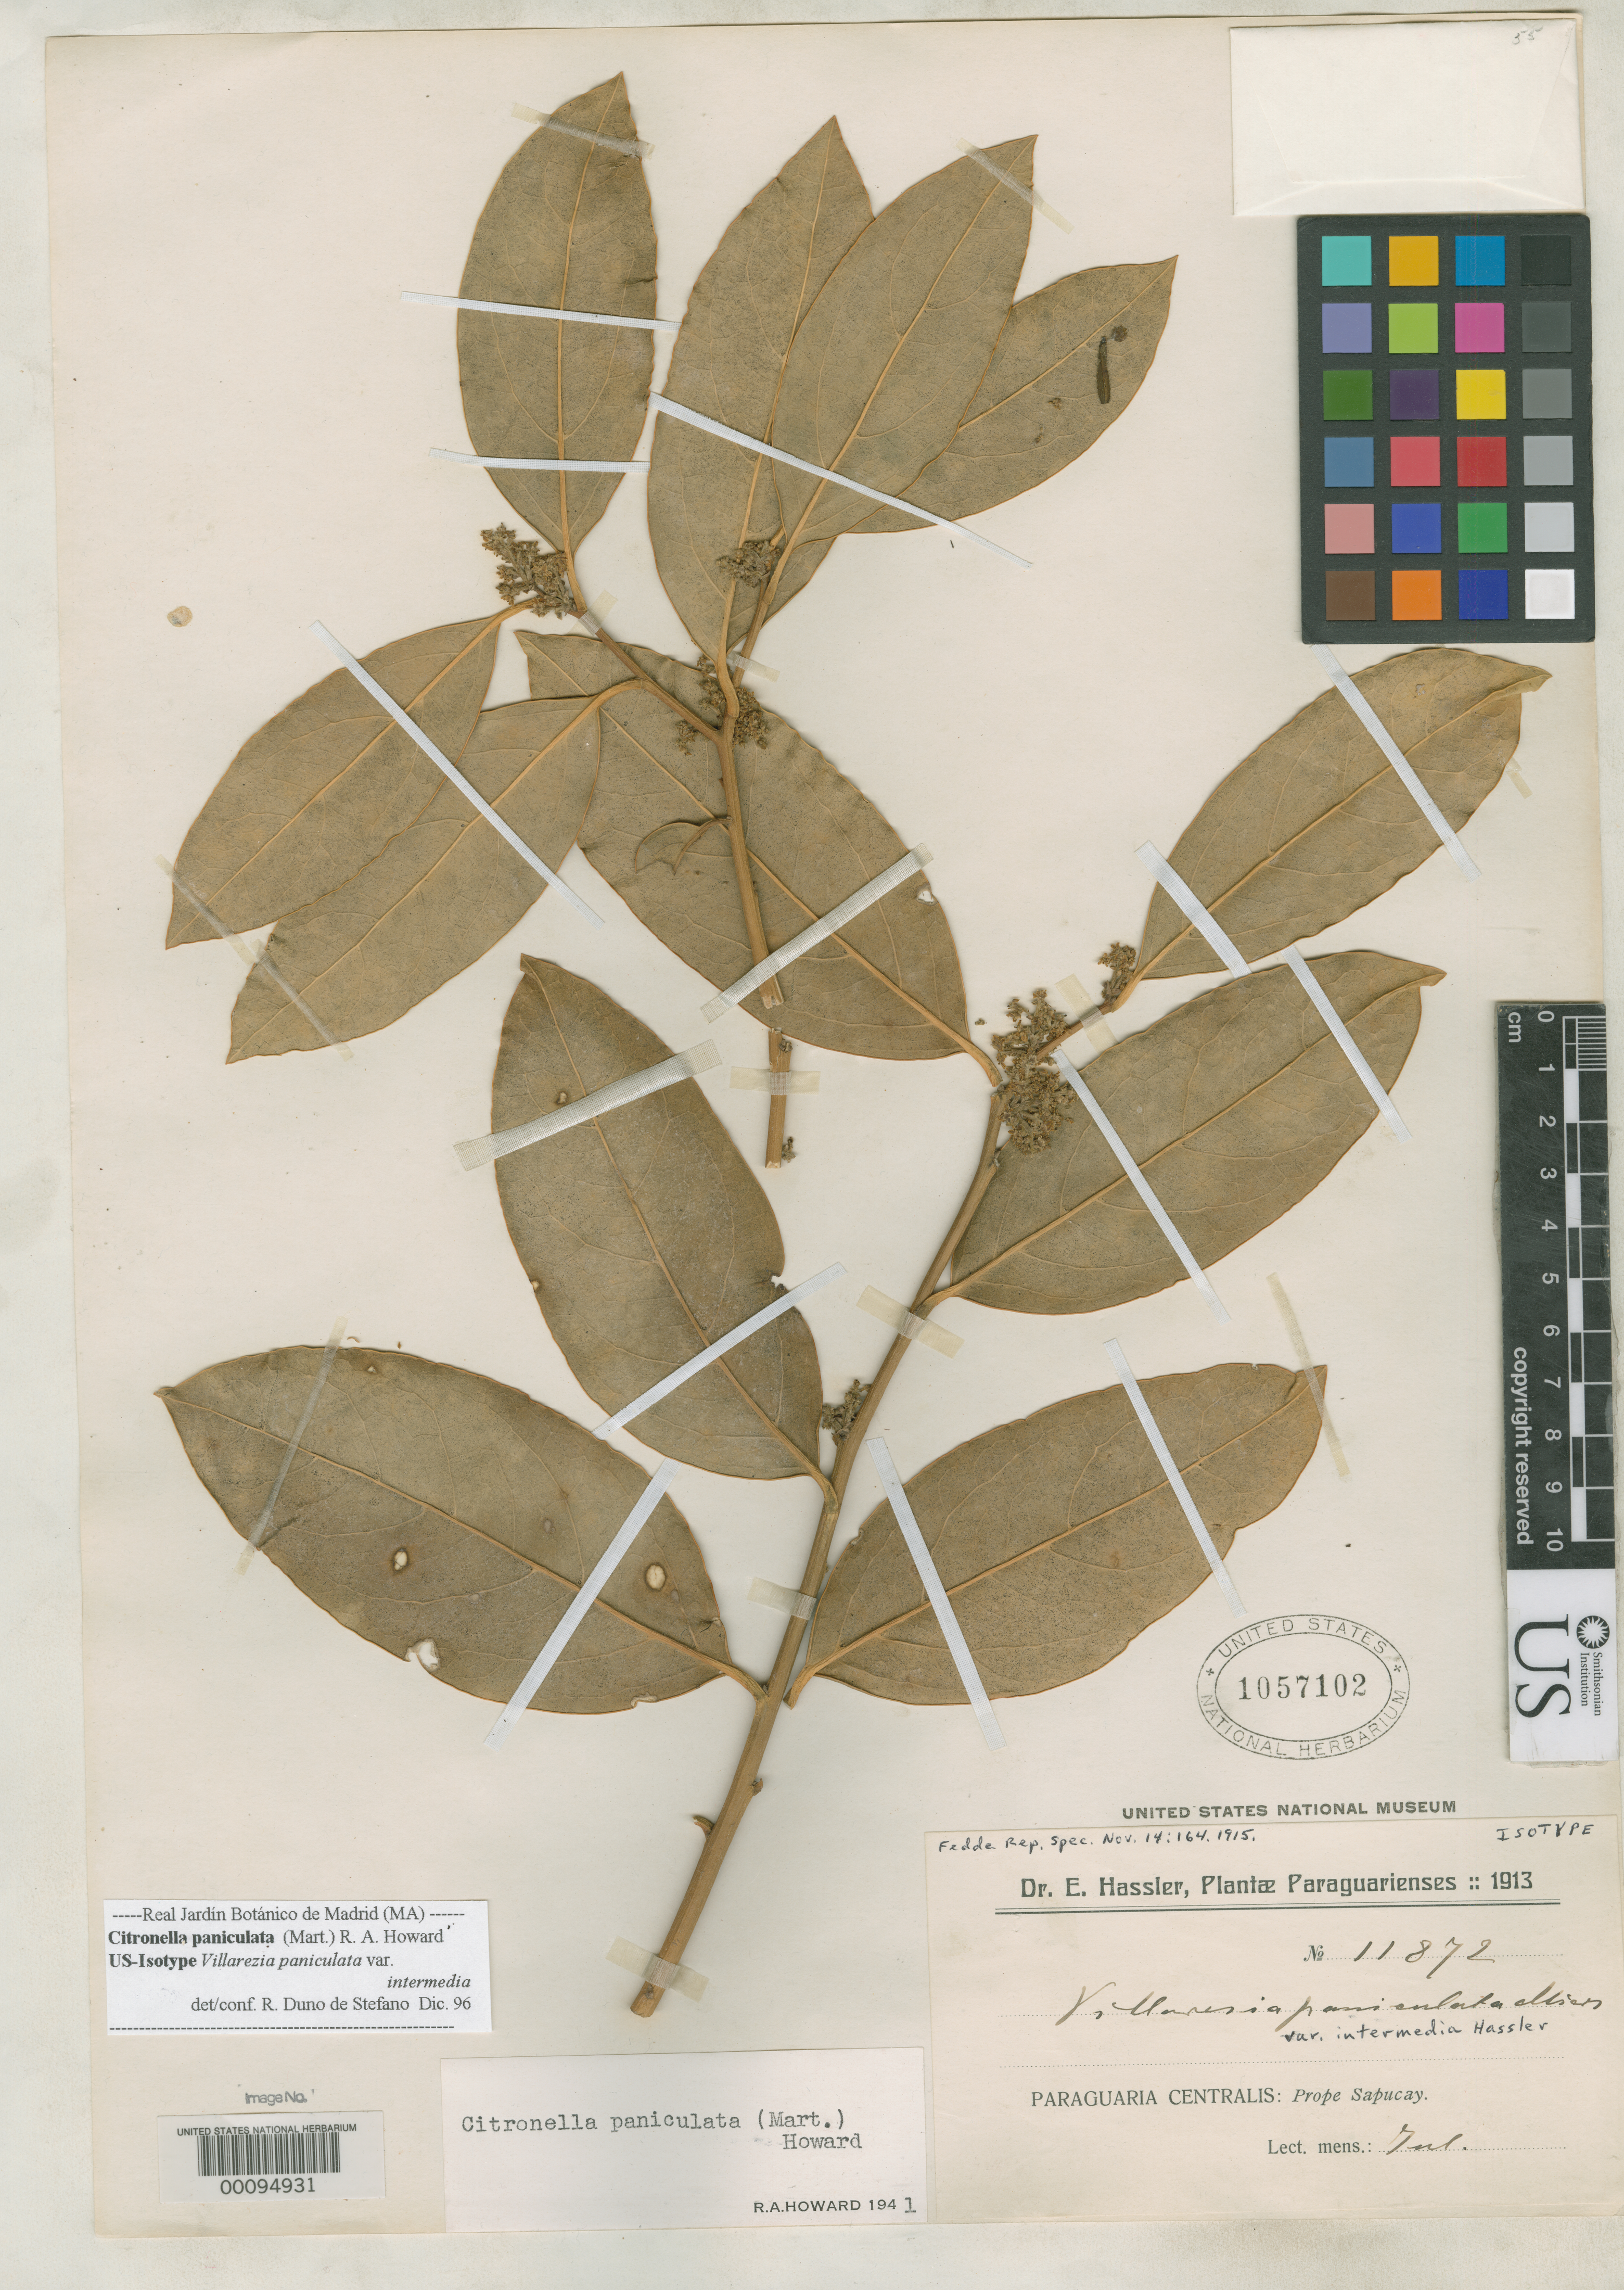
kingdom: Plantae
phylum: Tracheophyta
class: Magnoliopsida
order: Cardiopteridales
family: Cardiopteridaceae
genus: Villaresia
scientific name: Villaresia paniculata var. intermedia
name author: Hassl.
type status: Isotype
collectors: E. Hassler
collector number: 11872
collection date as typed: Jul 1913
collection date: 1913-07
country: Paraguay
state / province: Central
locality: Prope Sapucay.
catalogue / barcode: US 1057102